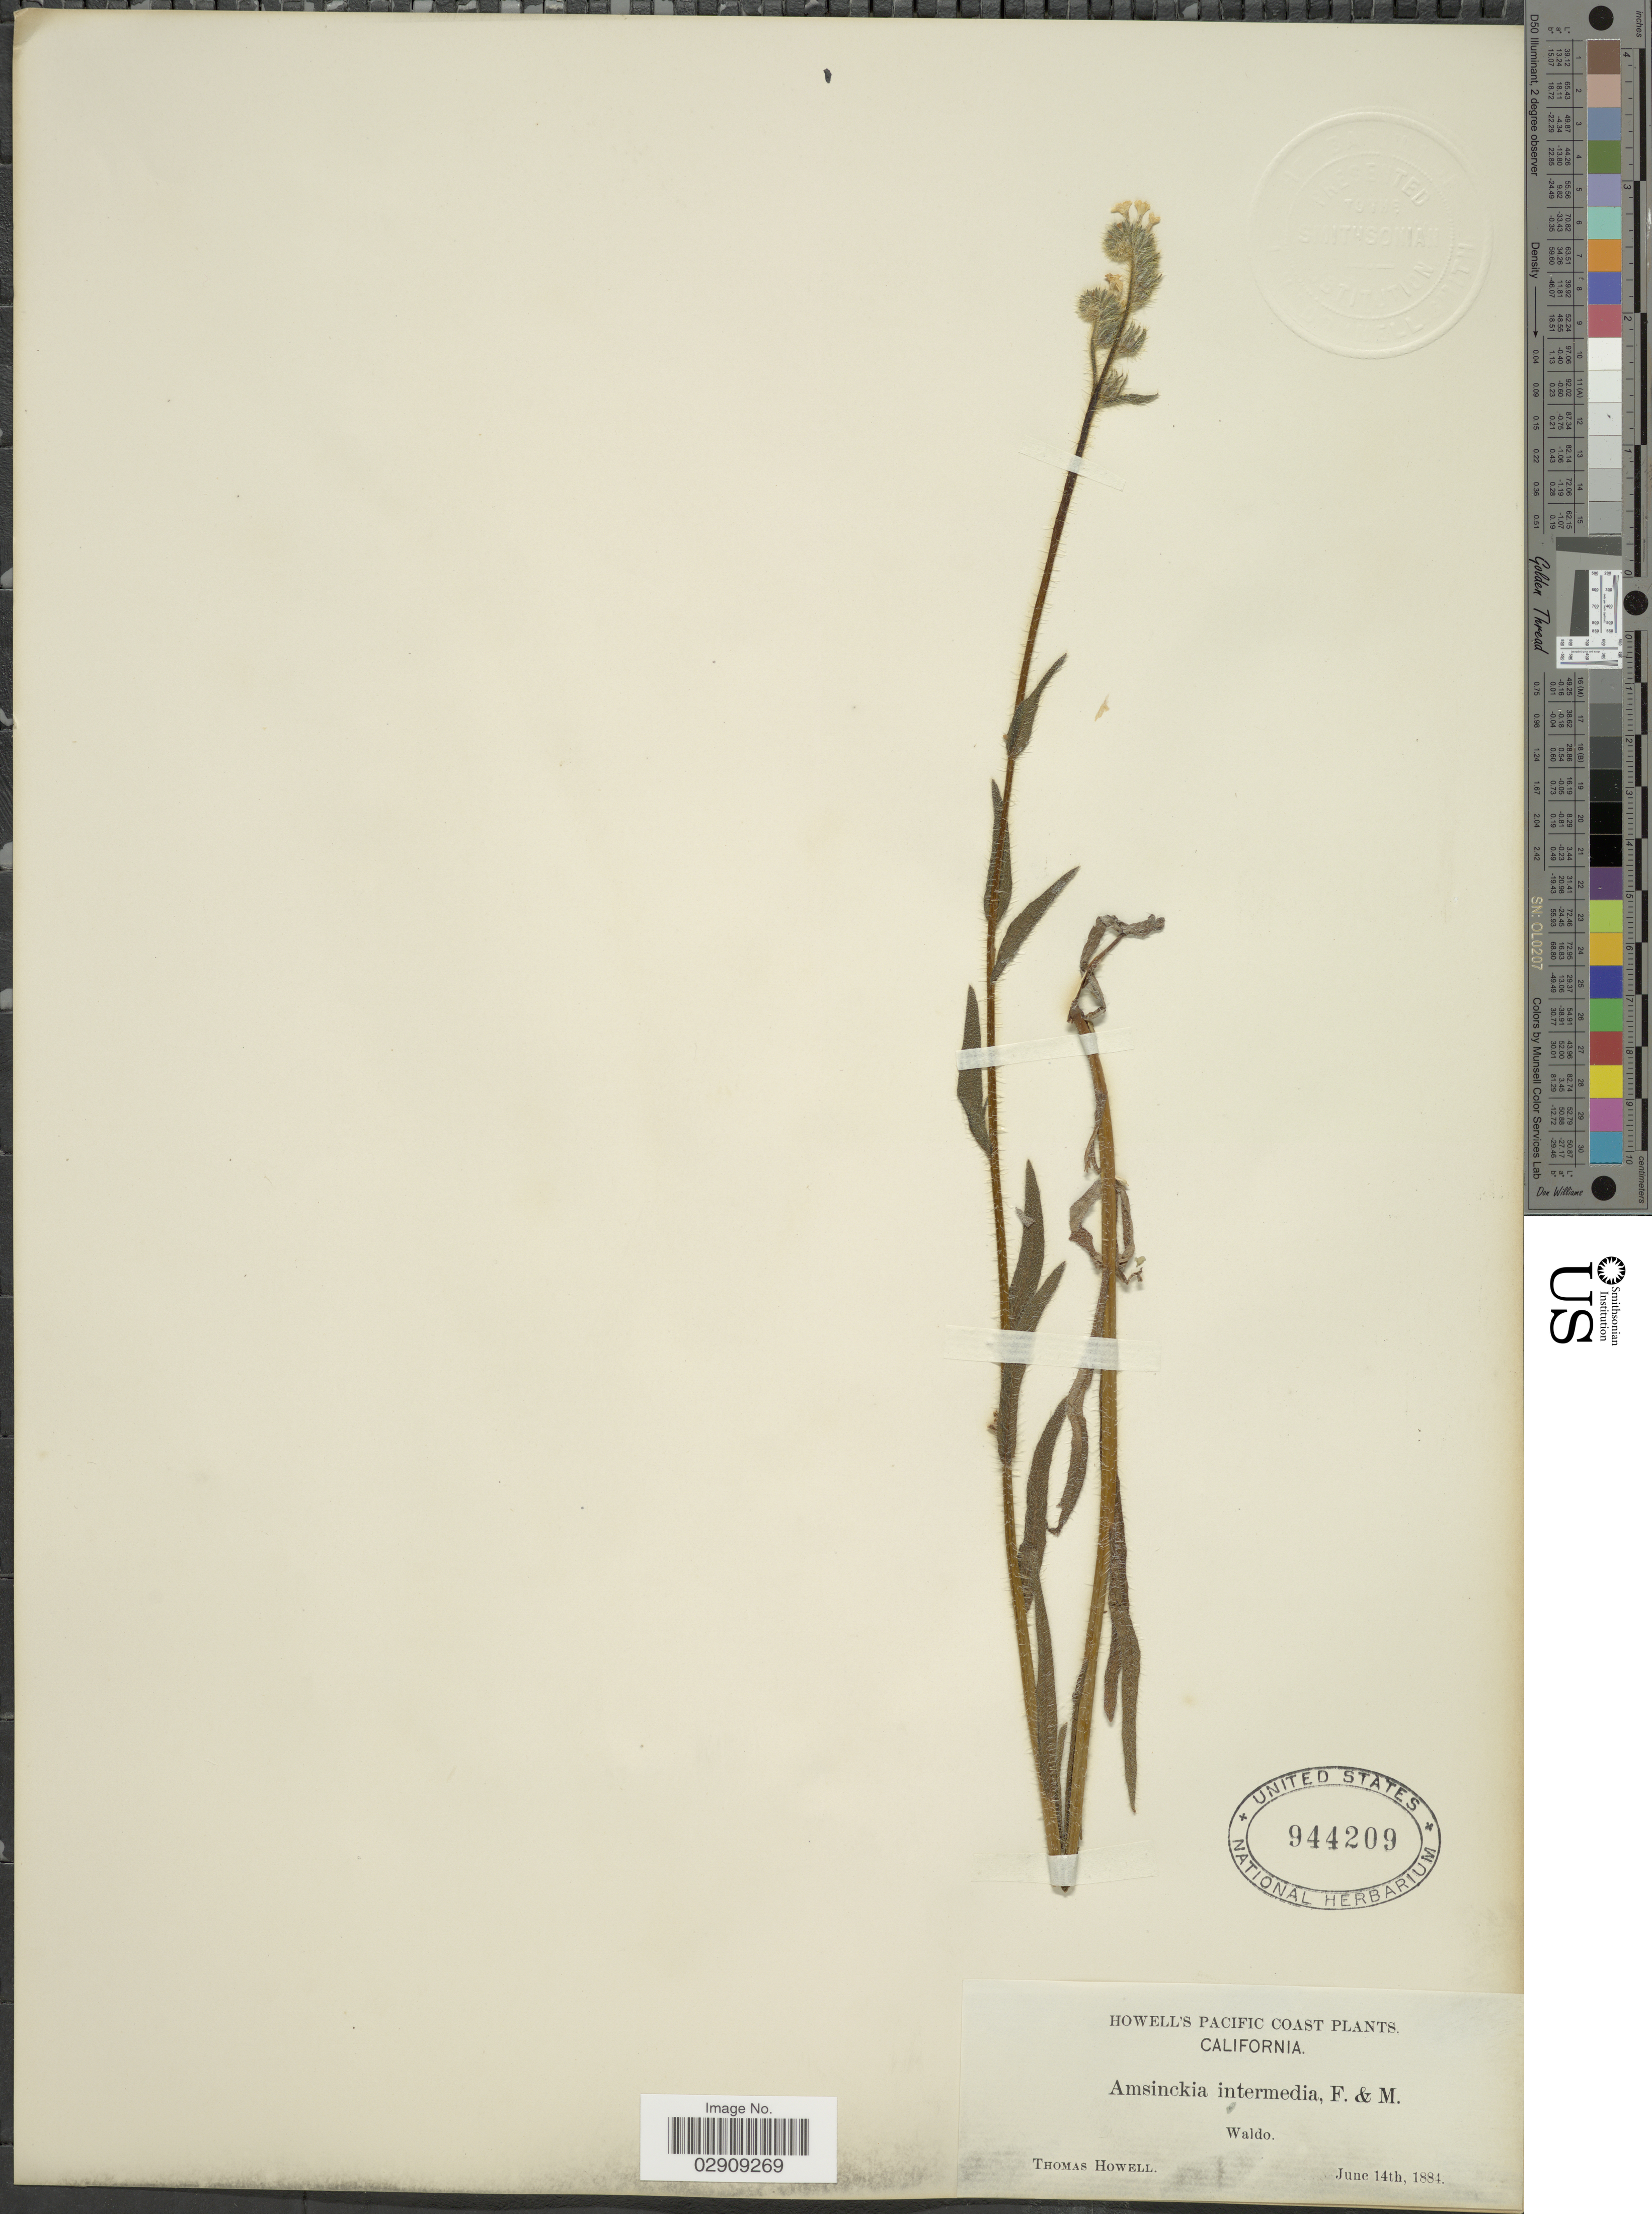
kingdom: Plantae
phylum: Tracheophyta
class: Magnoliopsida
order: Boraginales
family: Boraginaceae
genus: Amsinckia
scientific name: Amsinckia menziesii var. intermedia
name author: (Fisch. & C.A. Mey.) Ganders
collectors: T. Howell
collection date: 1884-06-14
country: United States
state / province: California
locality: Pacific Coast. Waldo.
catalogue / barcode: US 944209